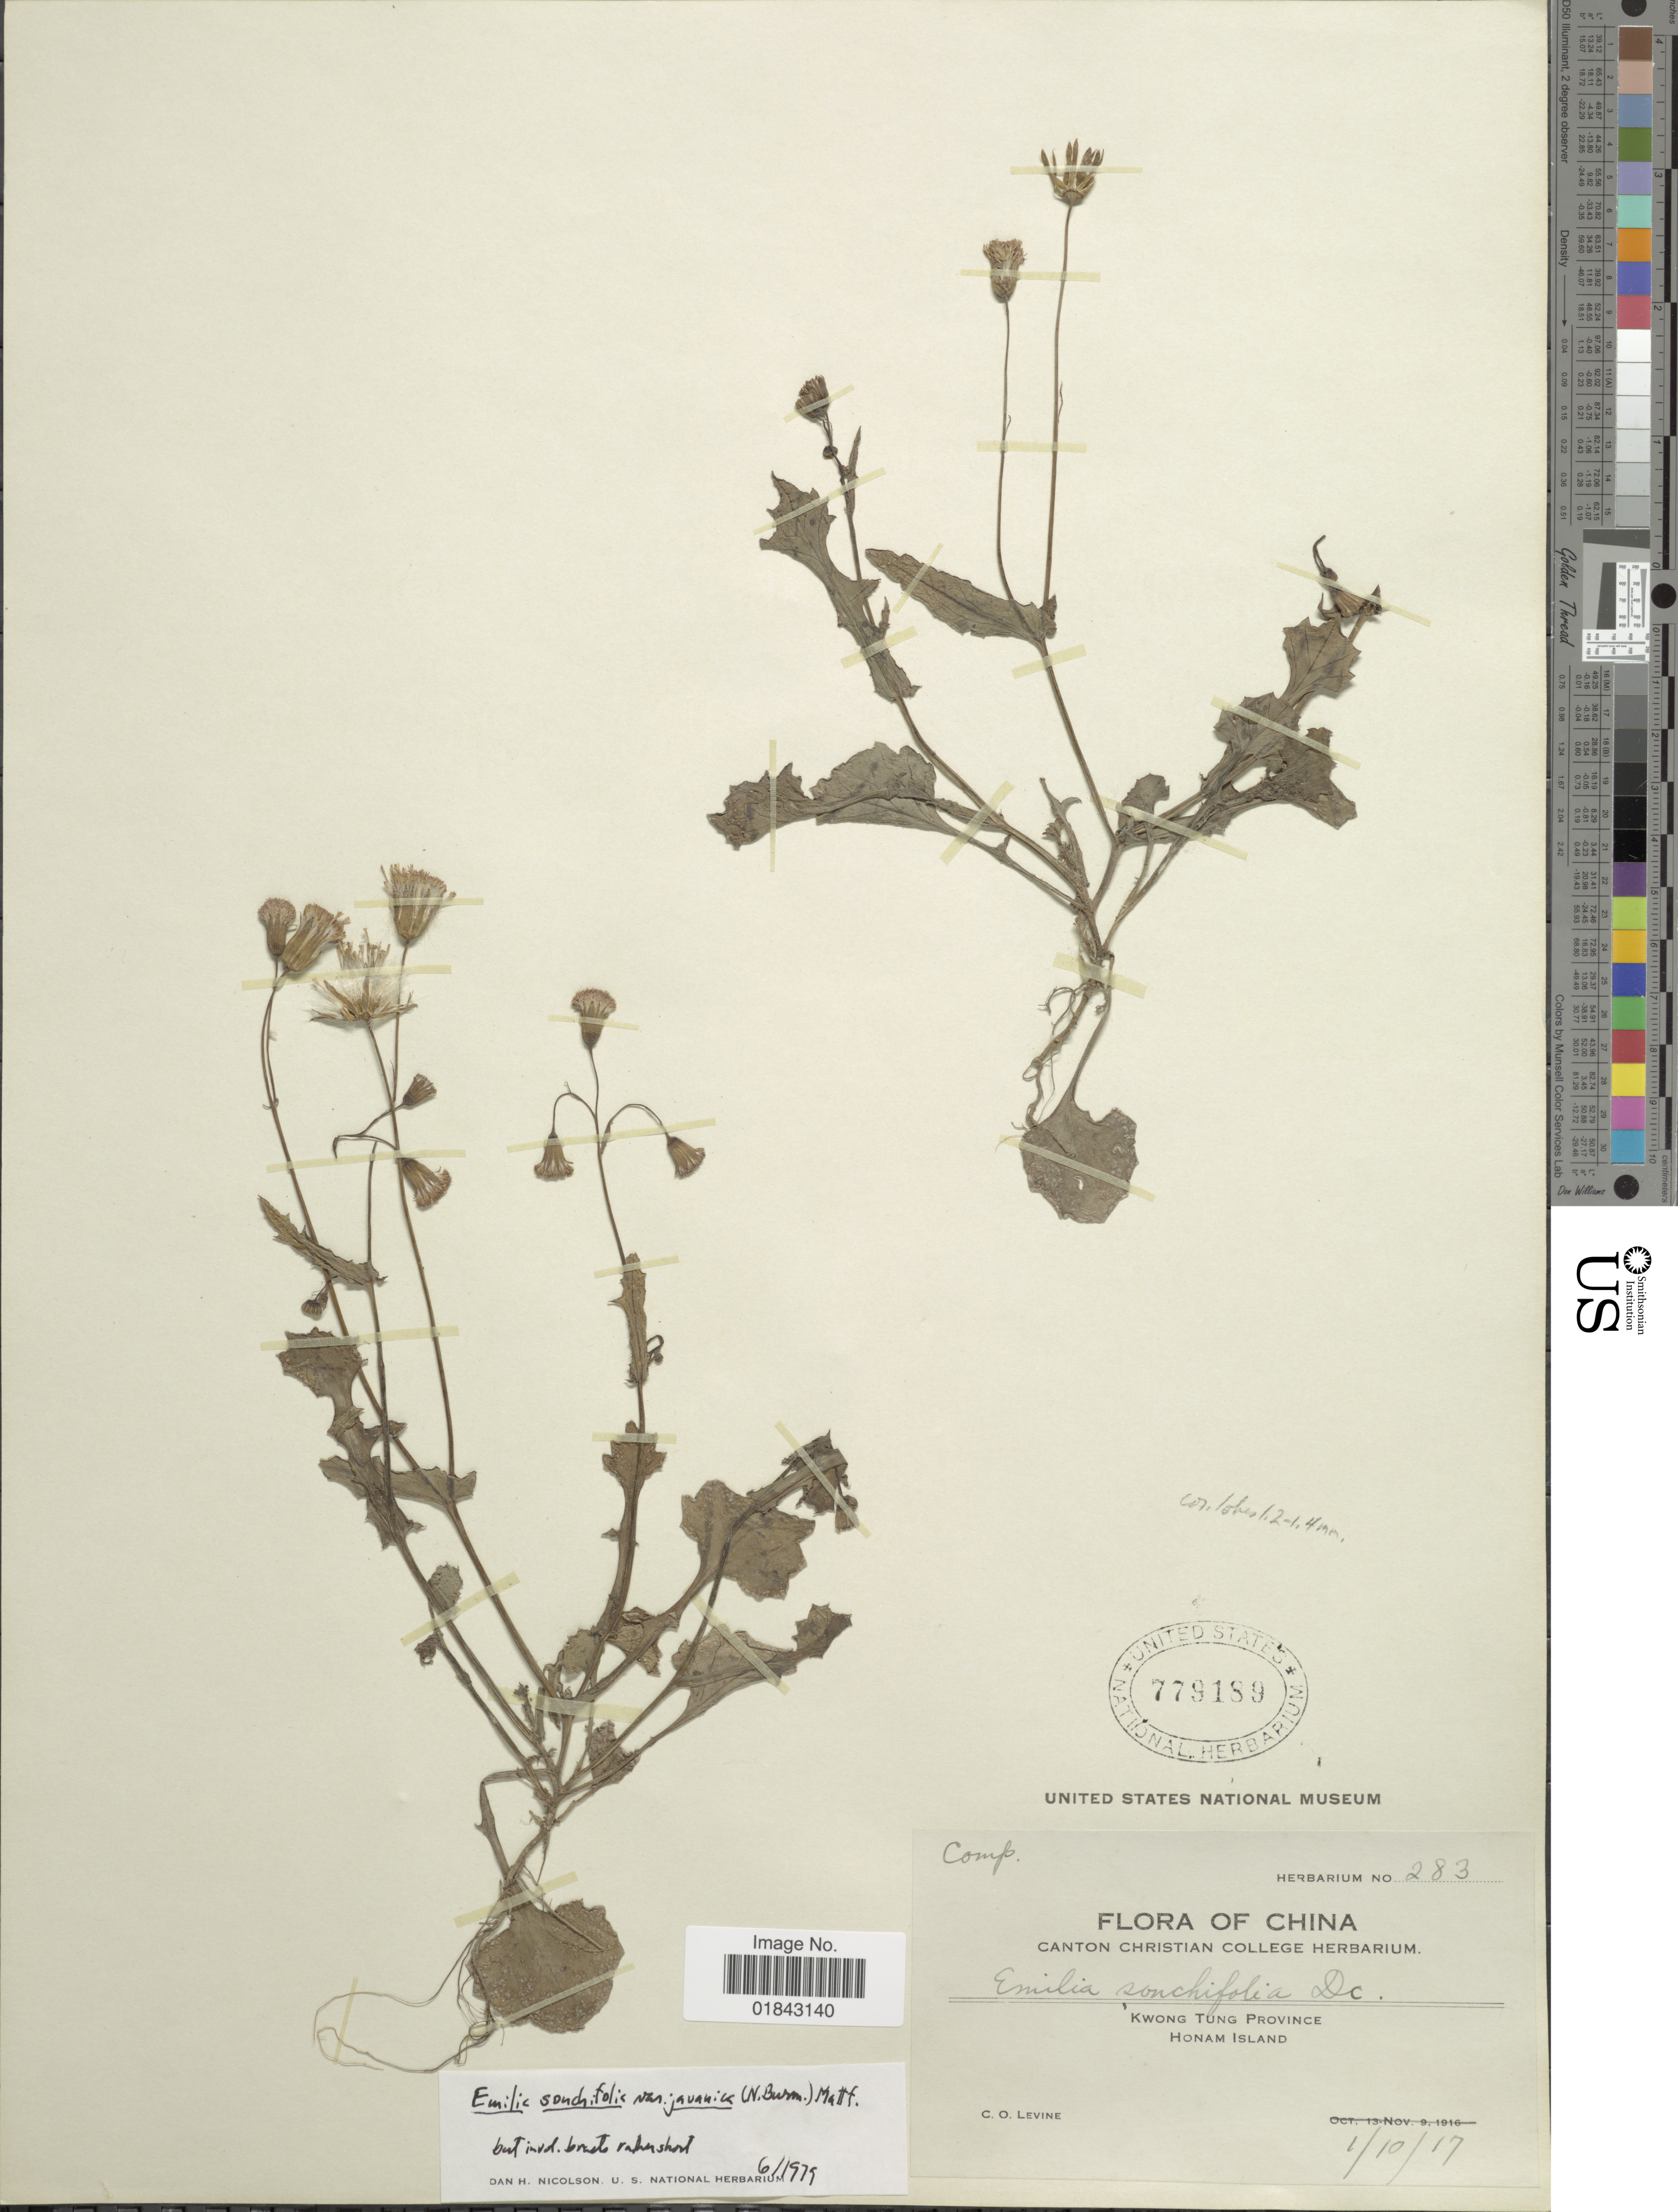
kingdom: Plantae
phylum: Tracheophyta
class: Magnoliopsida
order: Asterales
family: Asteraceae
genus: Emilia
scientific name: Emilia sonchifolia var. javanica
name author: (Burm. f.) Mattf.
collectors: C. O. Levine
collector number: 283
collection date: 1917-10-01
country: China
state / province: Guangdong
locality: Kwong Tung Province, Honam Island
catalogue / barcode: US 779189